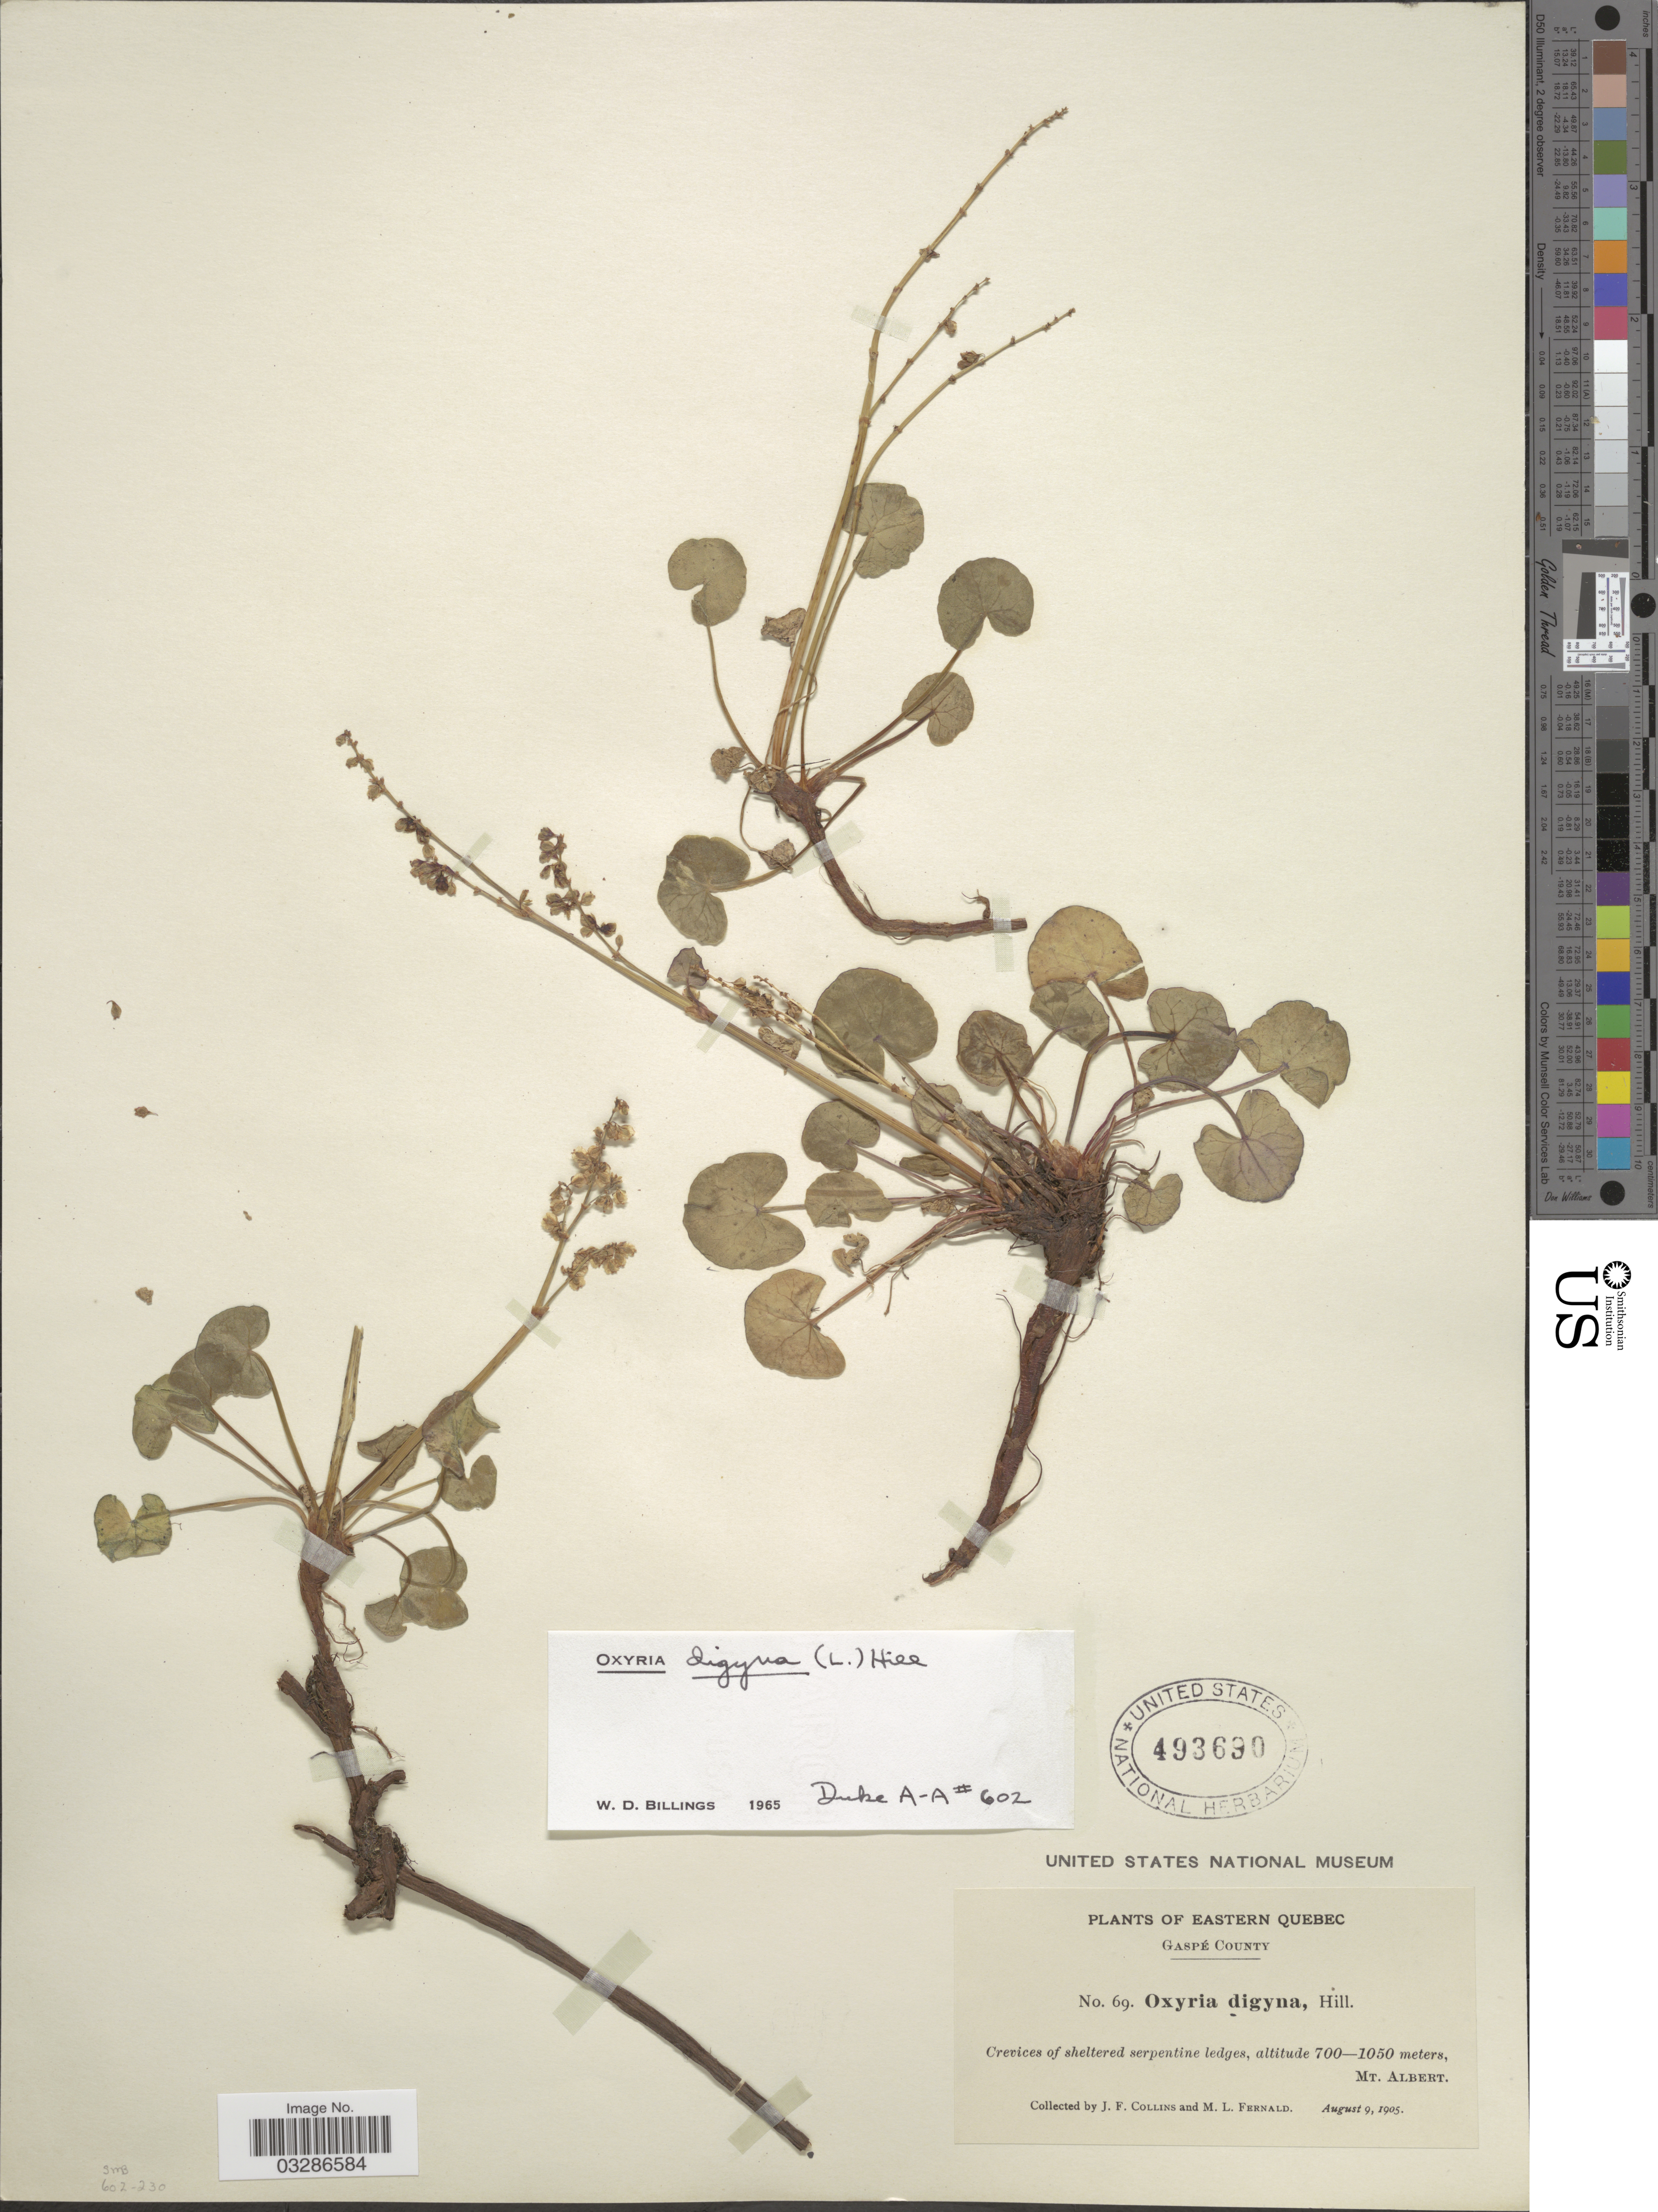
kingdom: Plantae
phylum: Tracheophyta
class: Magnoliopsida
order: Caryophyllales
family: Polygonaceae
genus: Oxyria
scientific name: Oxyria digyna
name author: (L.) Hill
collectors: J. Collins & M. L. Fernald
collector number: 69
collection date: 1905-08-09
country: Canada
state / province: Quebec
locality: Eastern Quebec, Gaspé County, Mt. Albert.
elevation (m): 700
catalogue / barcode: US 493690